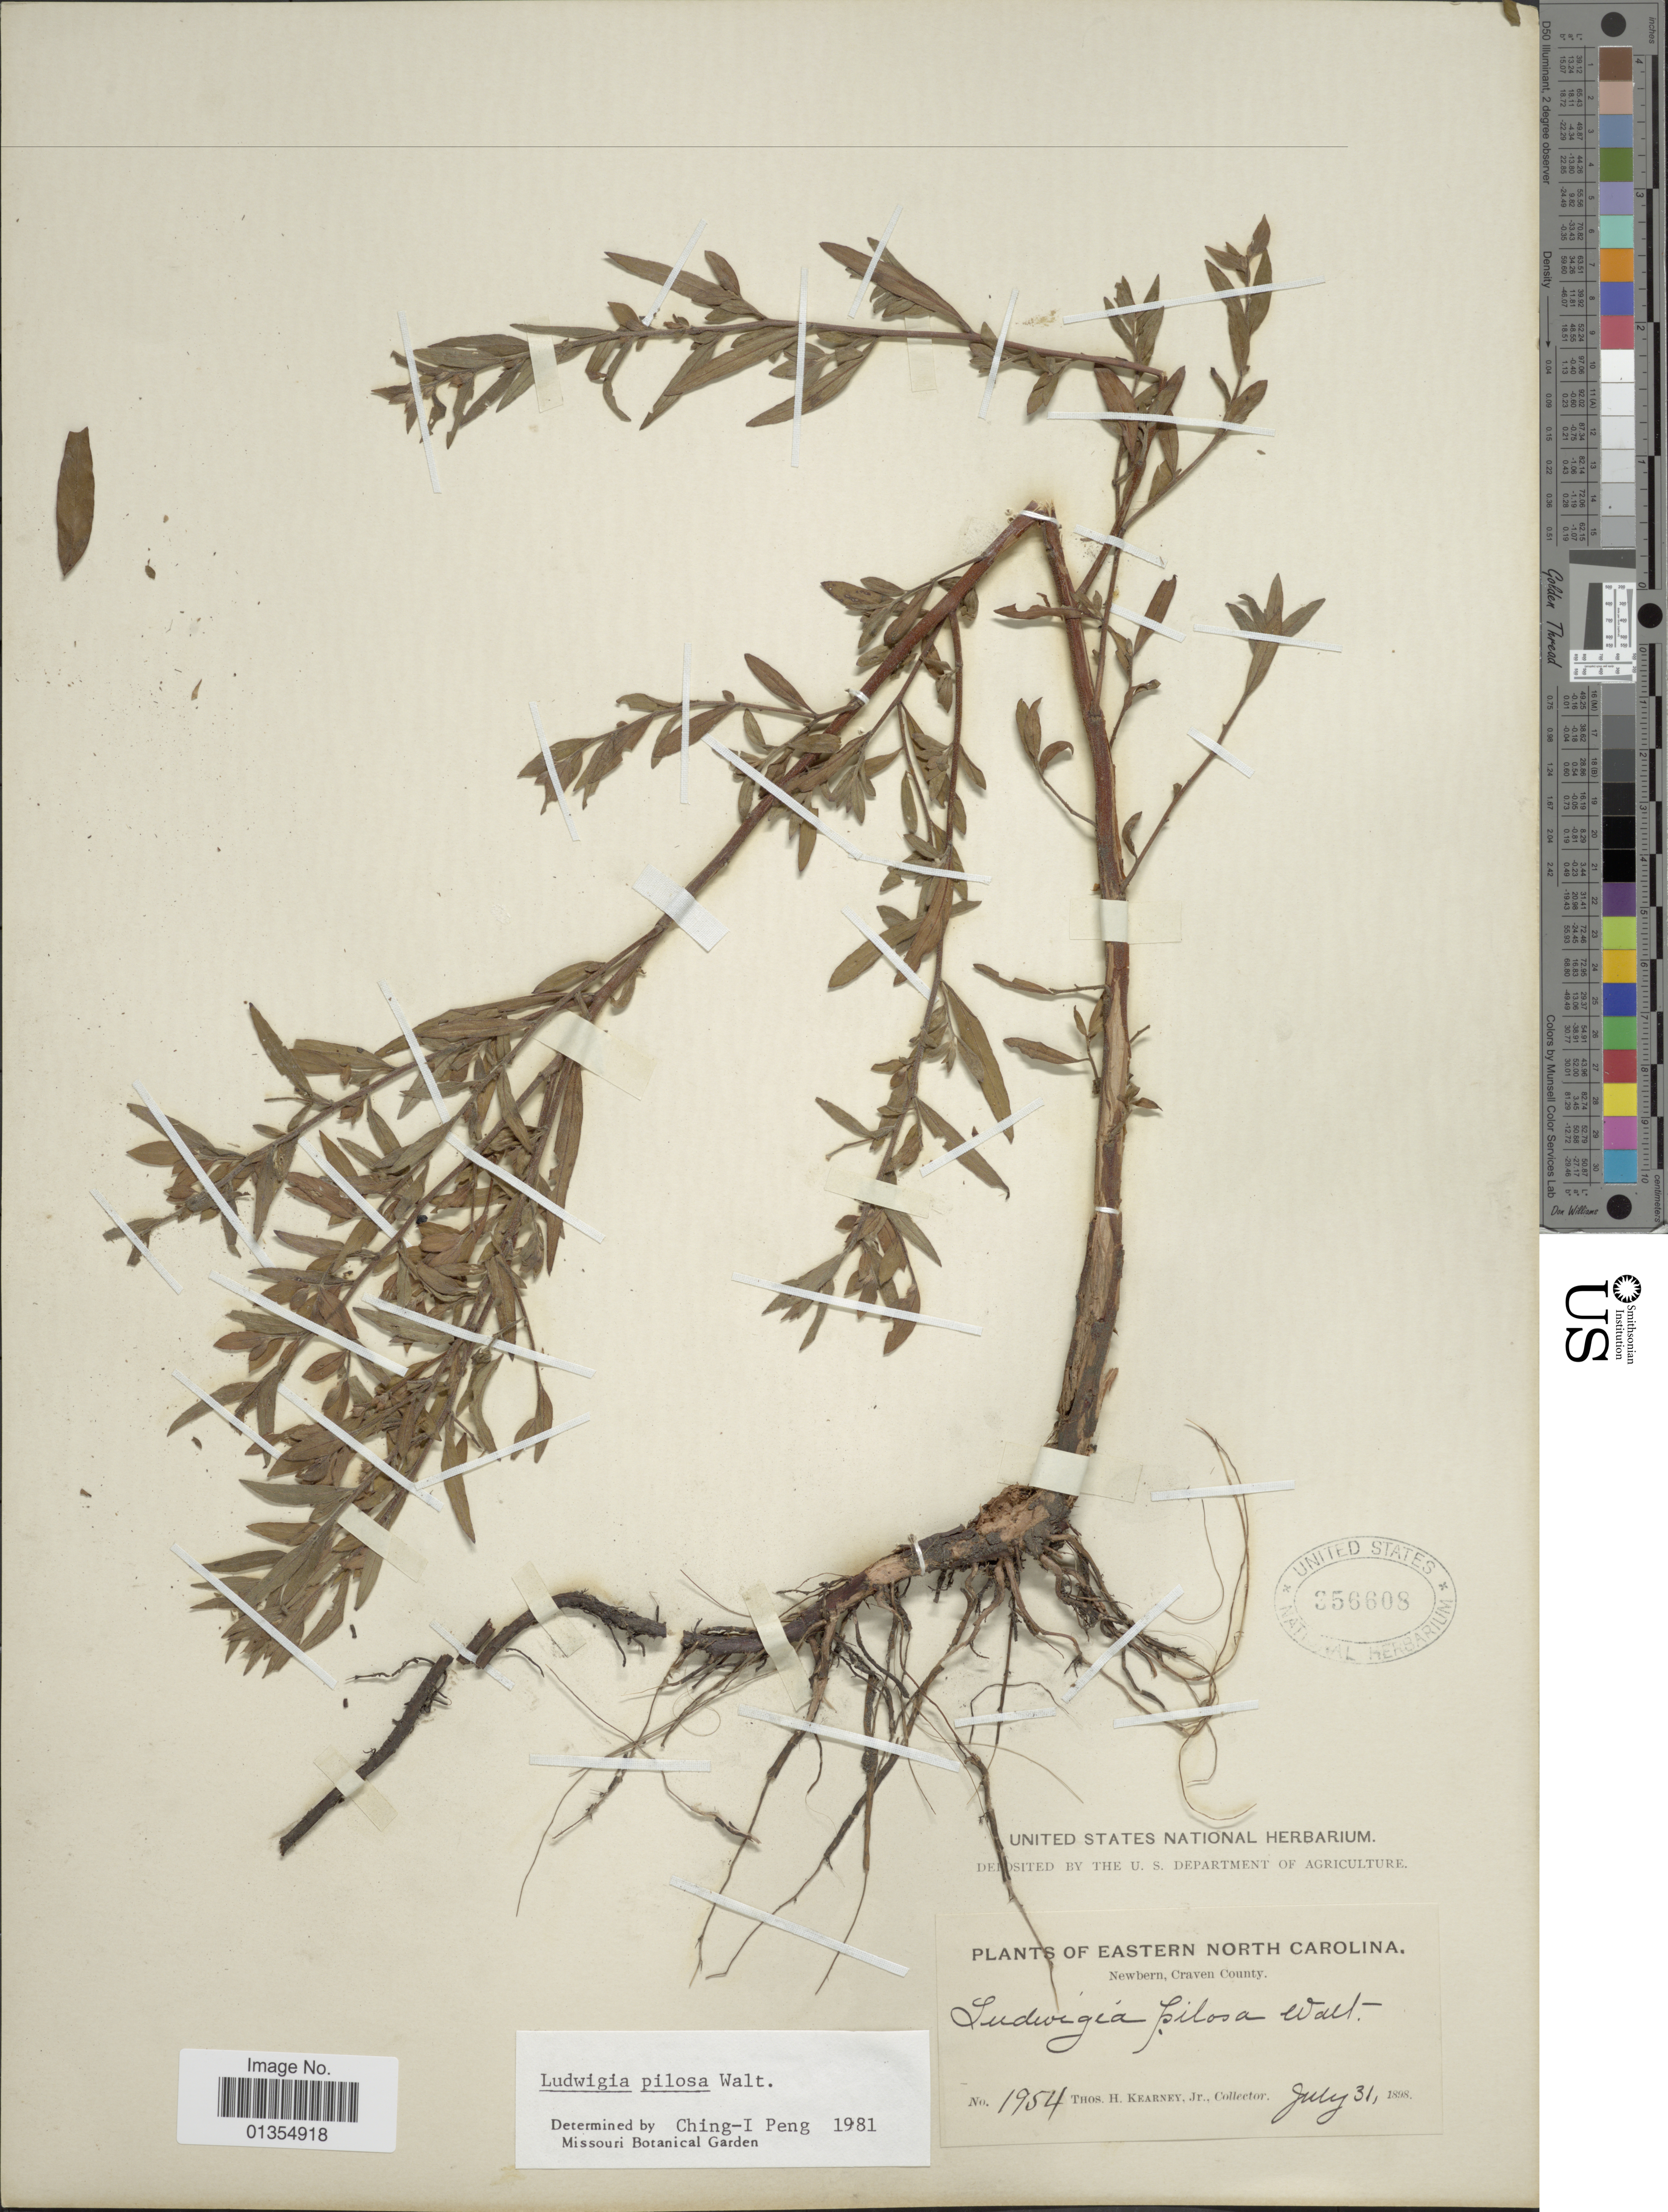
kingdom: Plantae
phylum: Tracheophyta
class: Magnoliopsida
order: Myrtales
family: Onagraceae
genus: Ludwigia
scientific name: Ludwigia pilosa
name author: Walter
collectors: T. H. Kearney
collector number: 1954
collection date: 1898-07-31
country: United States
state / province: North Carolina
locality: Eastern North Carolina, Newbern, Craven County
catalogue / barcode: US 356608